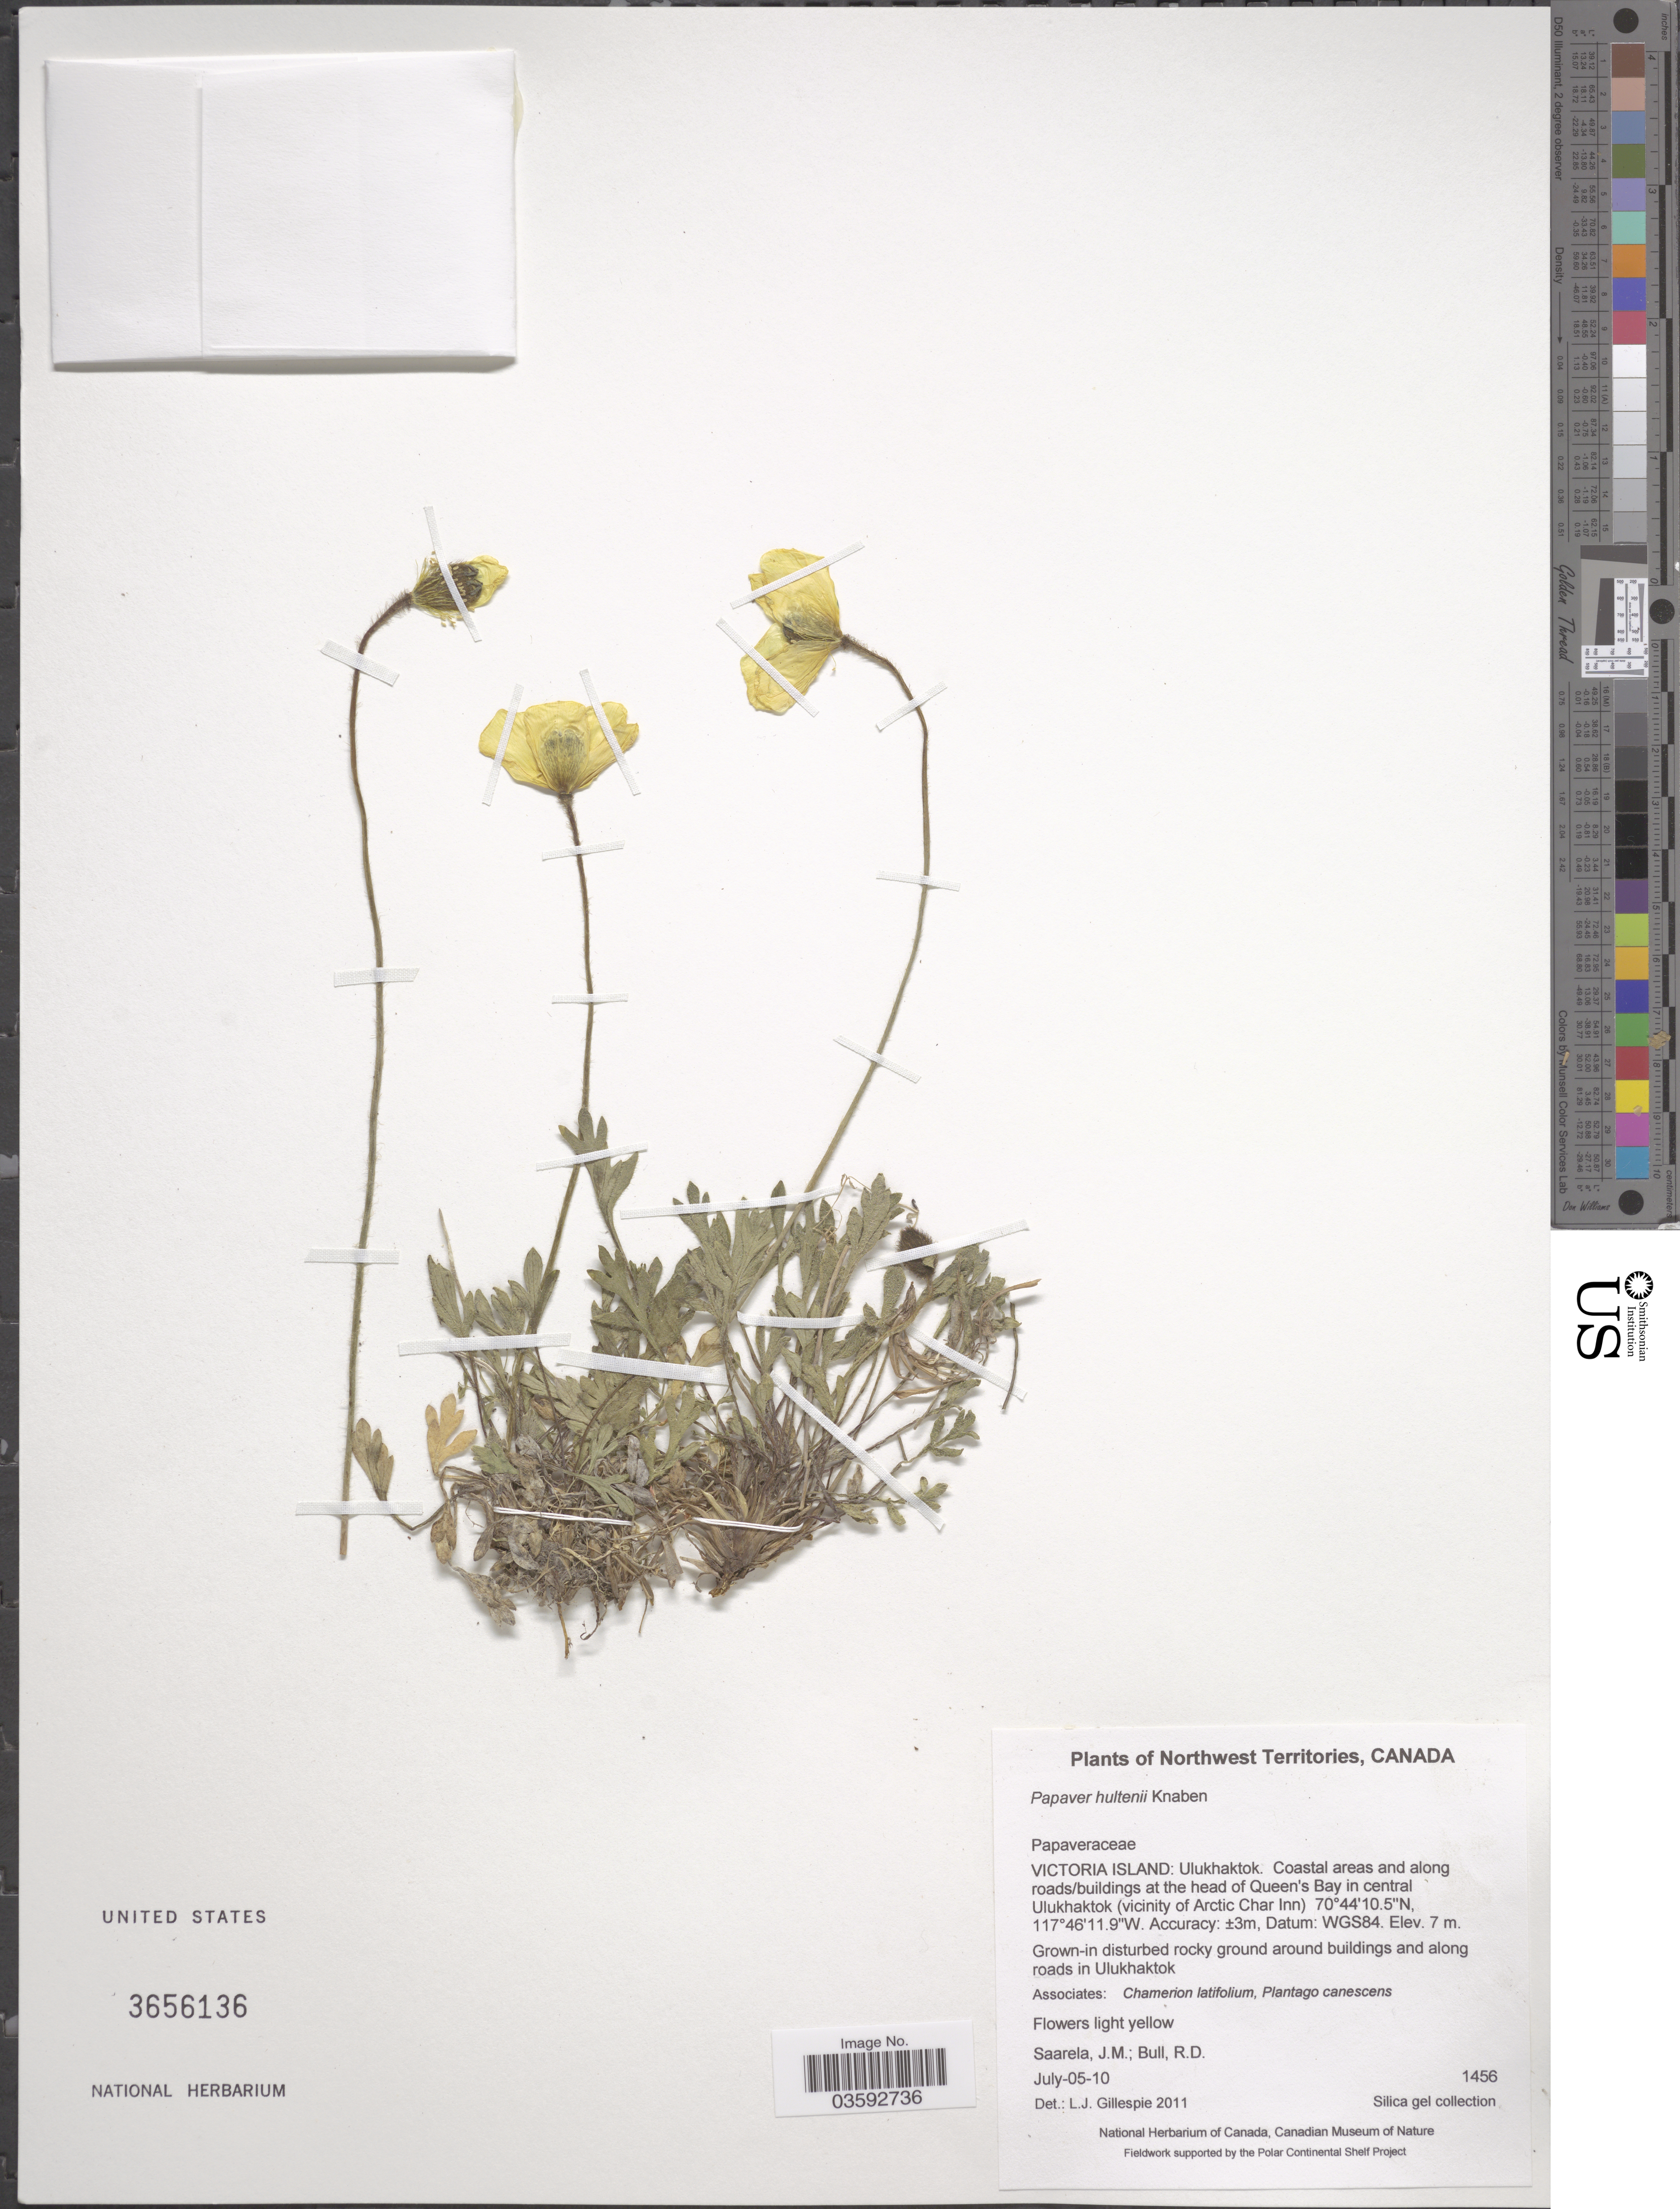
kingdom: Plantae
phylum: Tracheophyta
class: Magnoliopsida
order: Ranunculales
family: Papaveraceae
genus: Papaver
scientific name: Papaver hultenii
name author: Knaben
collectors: J. Saarela & R. Bull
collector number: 1456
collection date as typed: Transcribed d/m/y: 5/7/10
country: Canada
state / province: Northwest Territories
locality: Victoria Island: Ulukhaktok. Coastal areas and along roads/buildings at the head of Queen's Bay in central Ulukhaktok (vicinity of Arctic Char Inn). Datum: WGS84.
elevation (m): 7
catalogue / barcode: US 3656136